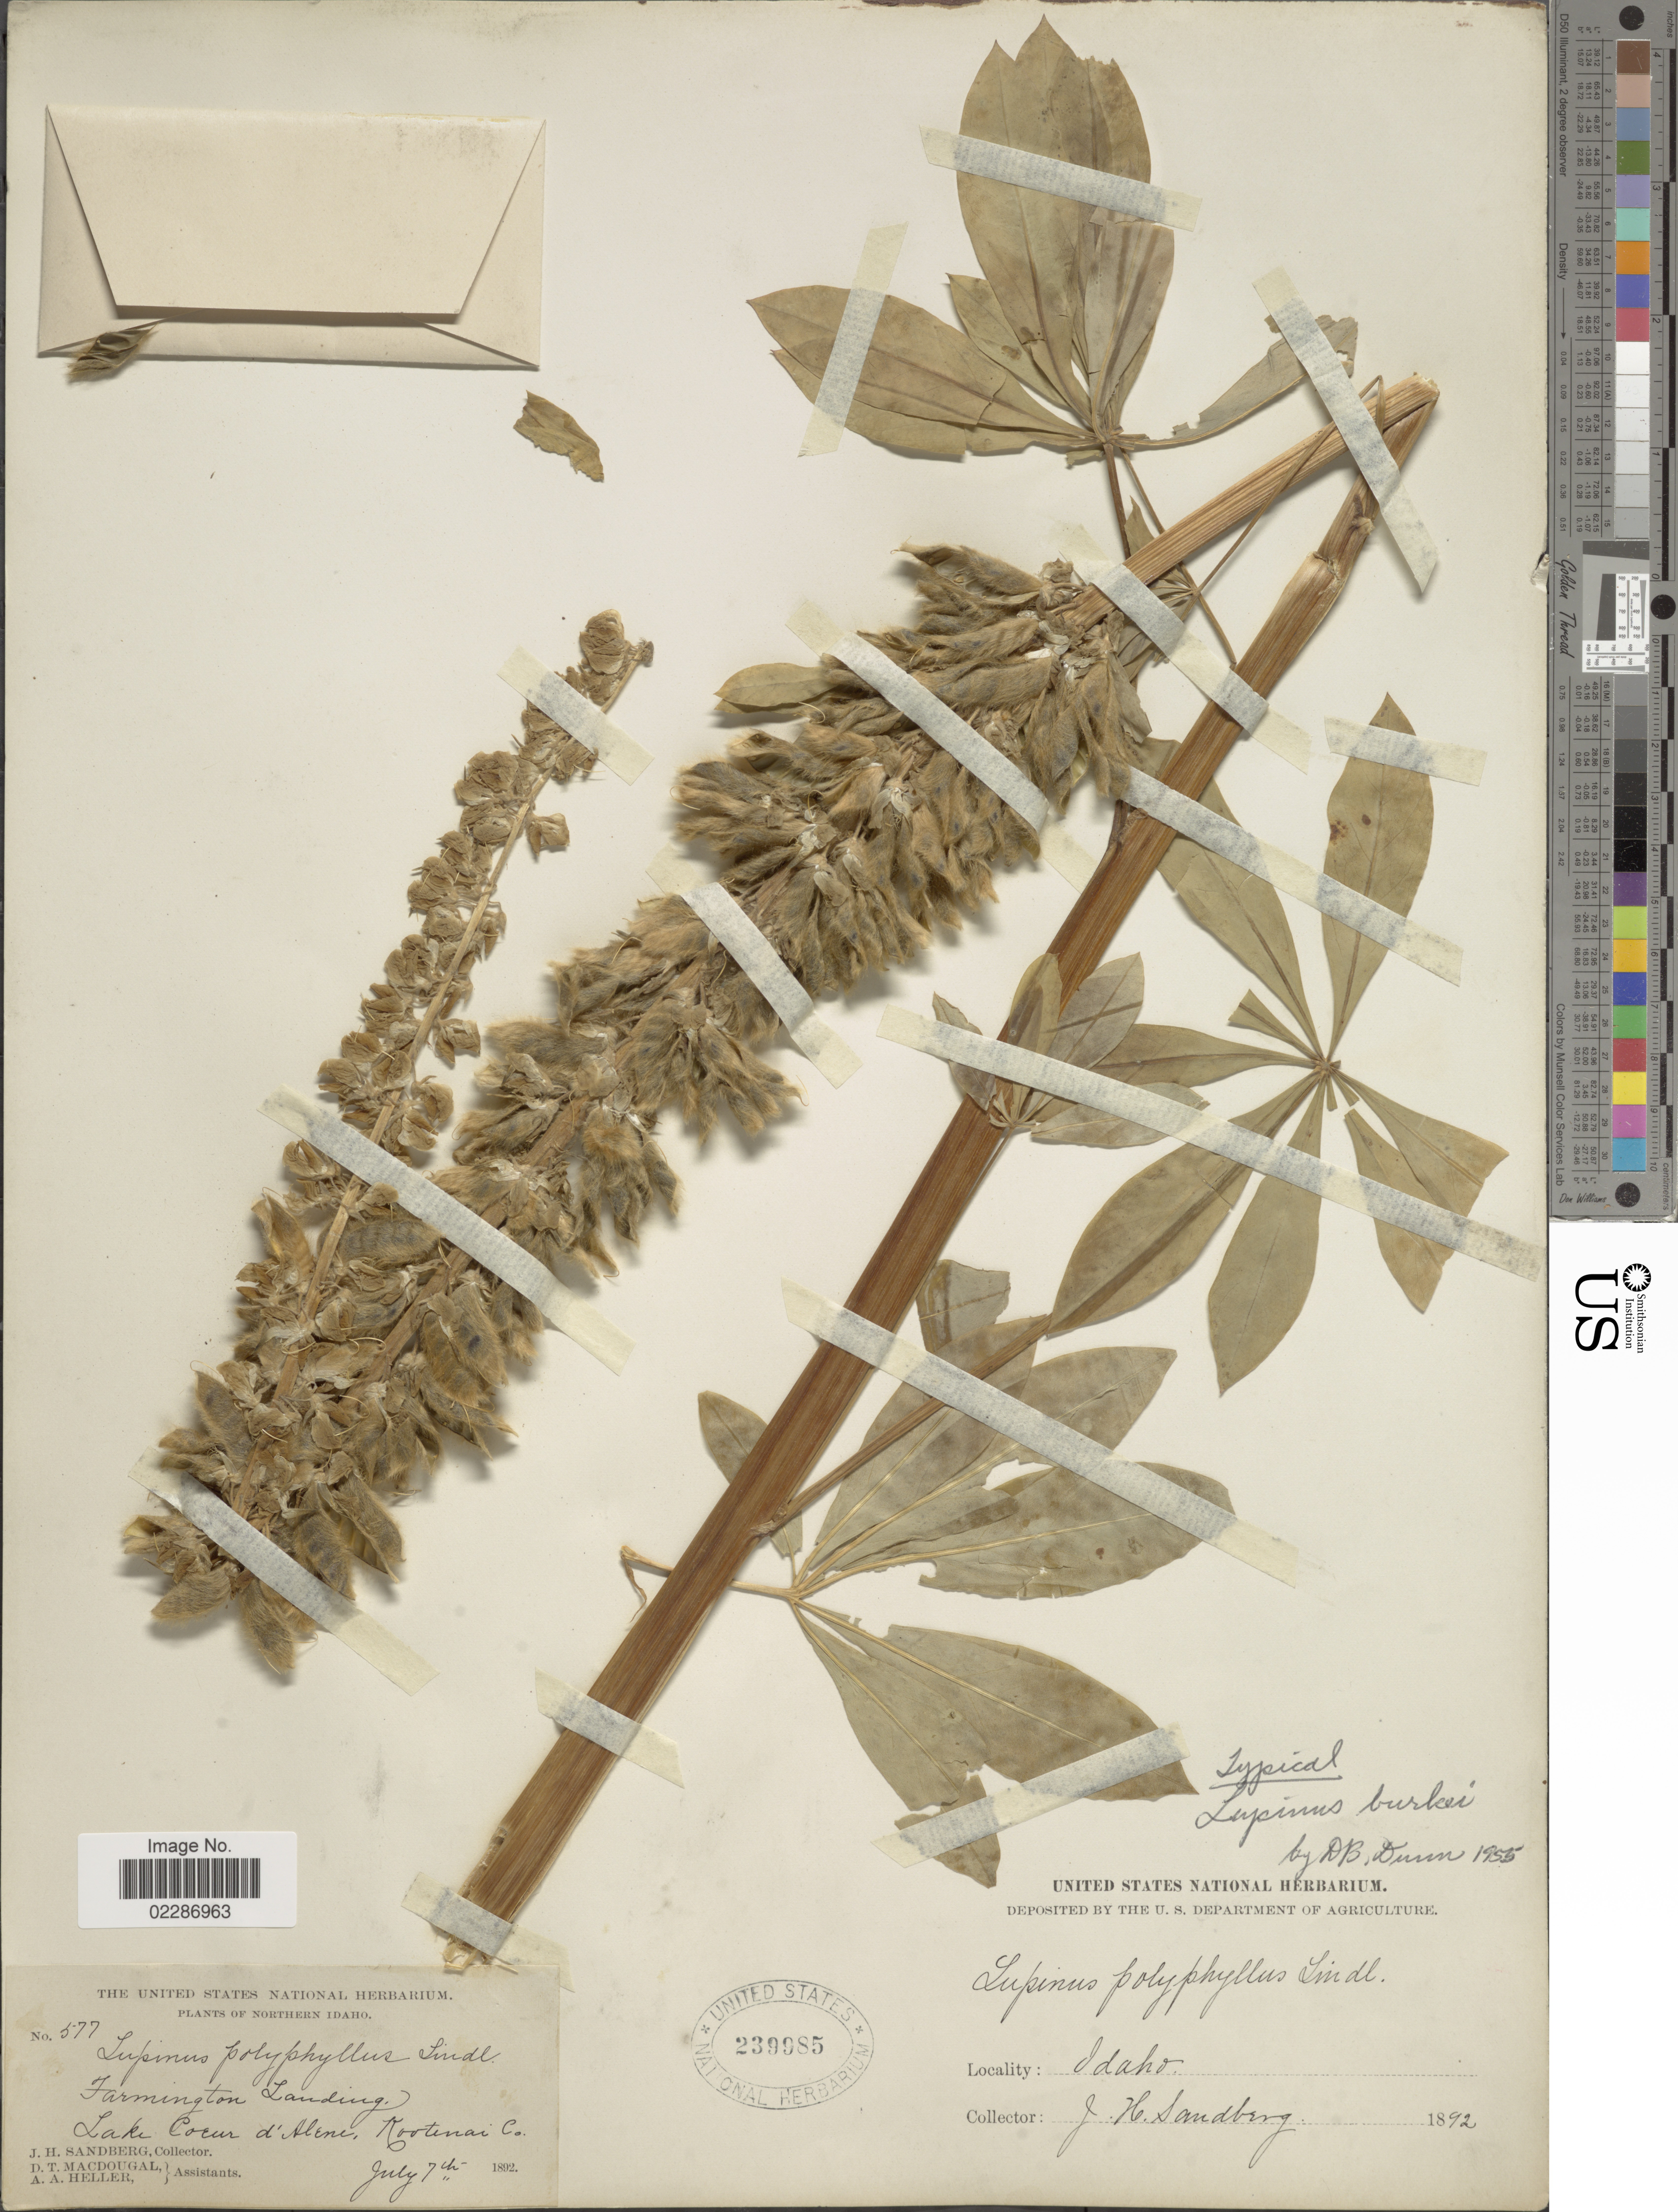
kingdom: Plantae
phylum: Tracheophyta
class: Magnoliopsida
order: Fabales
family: Fabaceae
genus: Lupinus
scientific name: Lupinus burkei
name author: S. Watson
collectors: J. H. Sandberg, D. T. MacDougal & A. A. Heller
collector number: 577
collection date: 1892-07-07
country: United States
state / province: Idaho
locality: Northern Idaho, Farmington Landing, Lake Coeur d'Alene, Kovtenai Co.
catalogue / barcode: US 239985